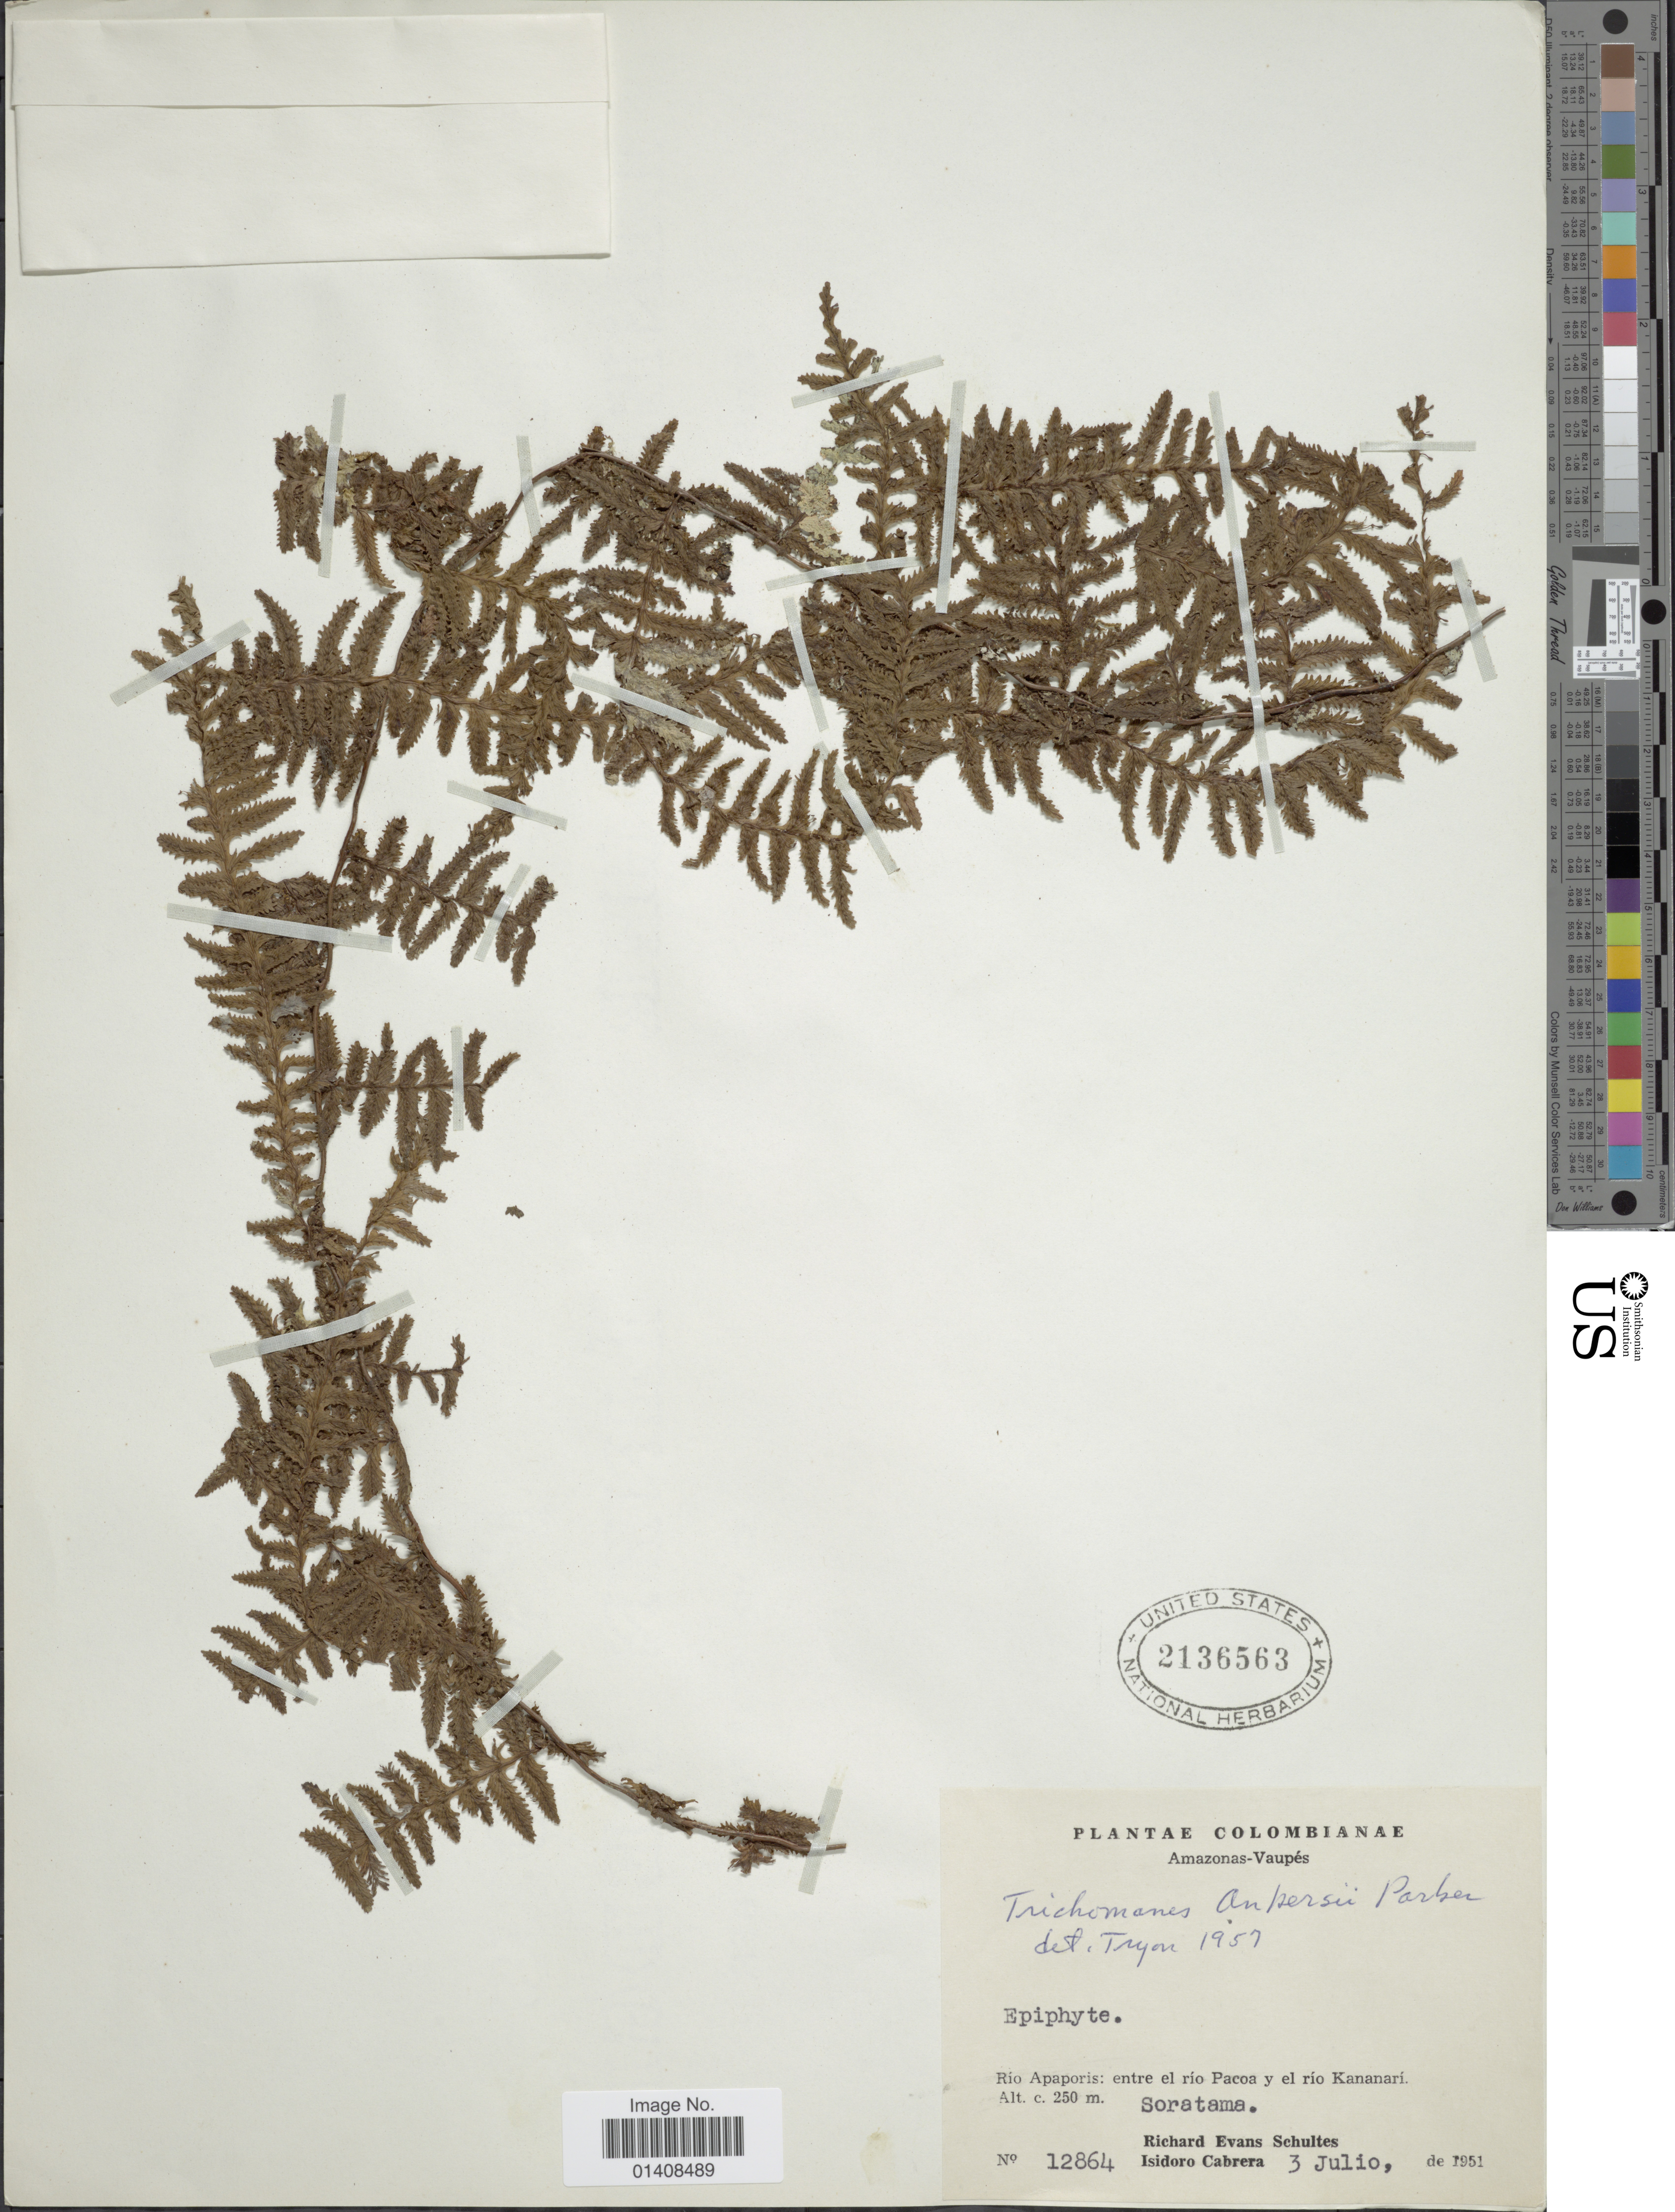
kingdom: Plantae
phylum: Tracheophyta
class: Polypodiopsida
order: Hymenophyllales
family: Hymenophyllaceae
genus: Trichomanes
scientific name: Trichomanes ankersii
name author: C. Parker ex Hook. & Grev.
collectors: R. E. Schultes & I. Cabrera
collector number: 12864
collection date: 1951-07-03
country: Colombia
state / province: Vaupés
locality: Amazonas-Vaupes. Rio Apaporis: entre el rio Pacoa y el rio Kananari Soratoma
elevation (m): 250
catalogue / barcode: US 2136563